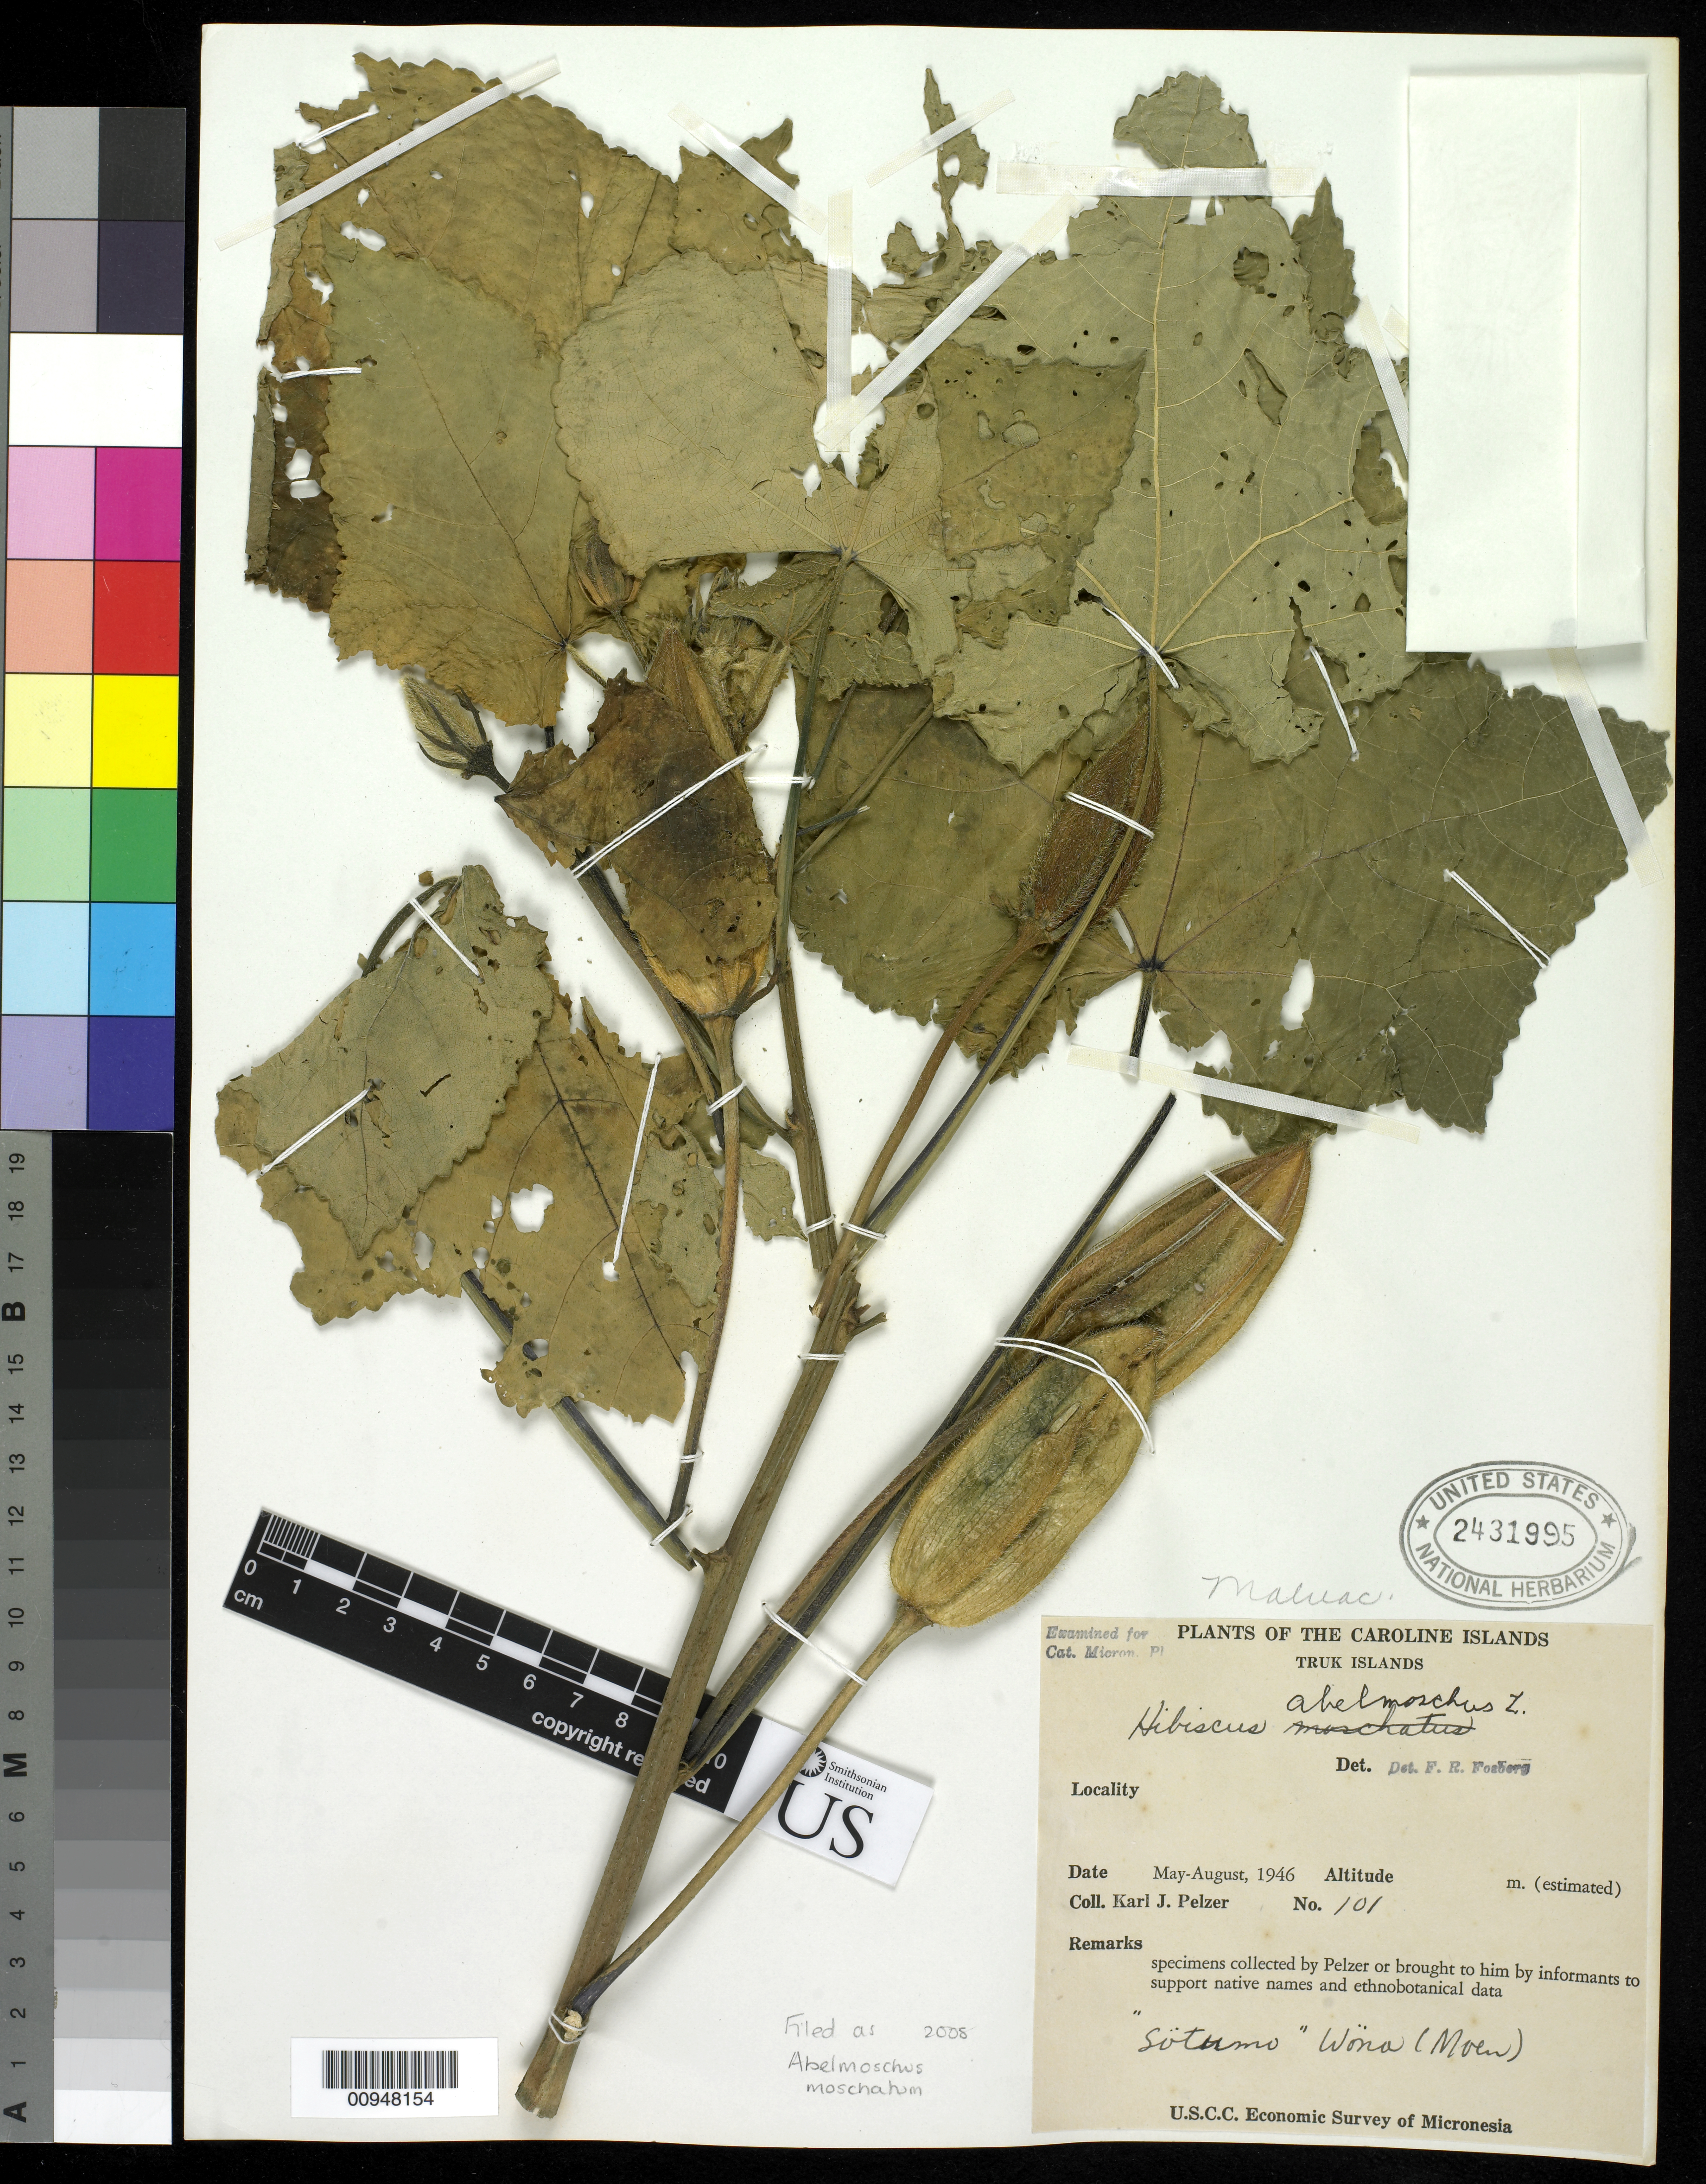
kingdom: Plantae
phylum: Tracheophyta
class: Magnoliopsida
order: Malvales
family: Malvaceae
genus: Abelmoschus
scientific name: Abelmoschus moschatus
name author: Medik.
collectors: K. J. Pelzer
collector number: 101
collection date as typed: May 1946 to Aug 1946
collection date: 1946-05/1946-08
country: Micronesia, Federated States of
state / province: Truk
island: Truk (Chuuk) Is.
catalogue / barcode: US 2431995